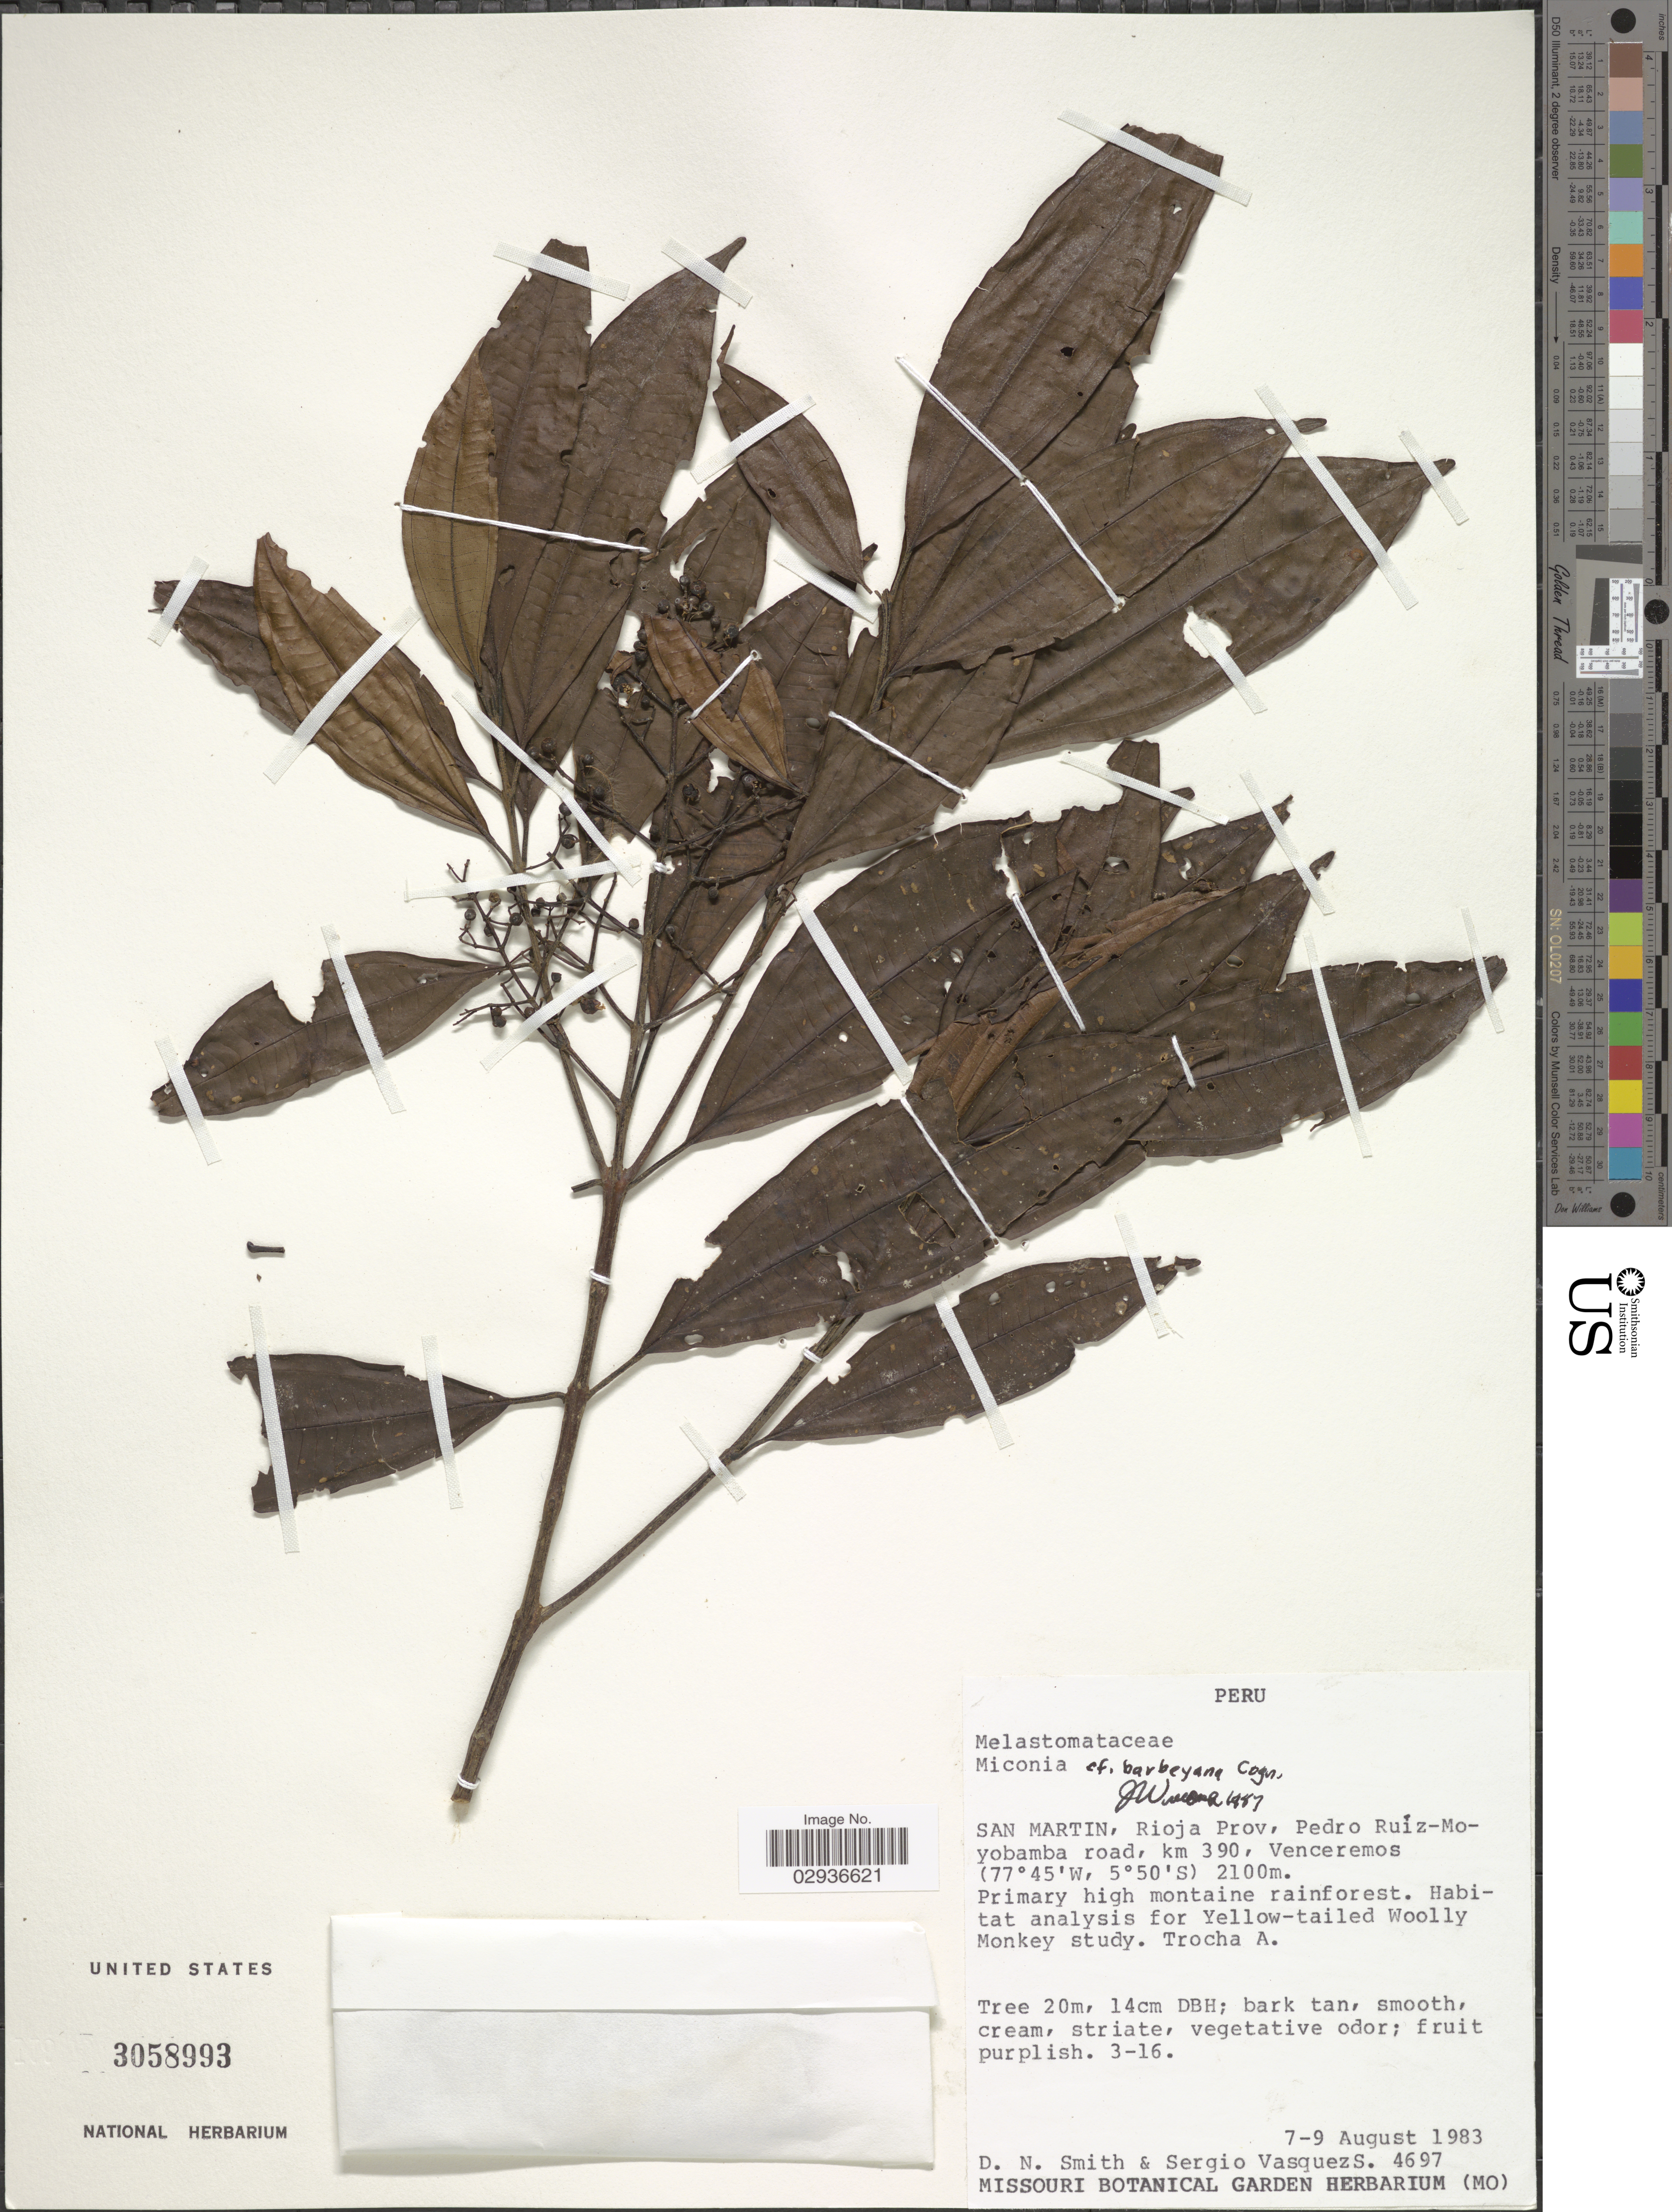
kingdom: Plantae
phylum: Tracheophyta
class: Magnoliopsida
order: Myrtales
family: Melastomataceae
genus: Miconia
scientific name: Miconia barbeyana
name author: Cogn.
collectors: D. Smith & S. Vasquez S.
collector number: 4697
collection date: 1983-08-07/1983-08-09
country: Peru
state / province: San Martín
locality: Rioja Prov. Pedro Ruiz-Moyobamba road, km 390, Venceremos.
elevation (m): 2100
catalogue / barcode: US 3058993